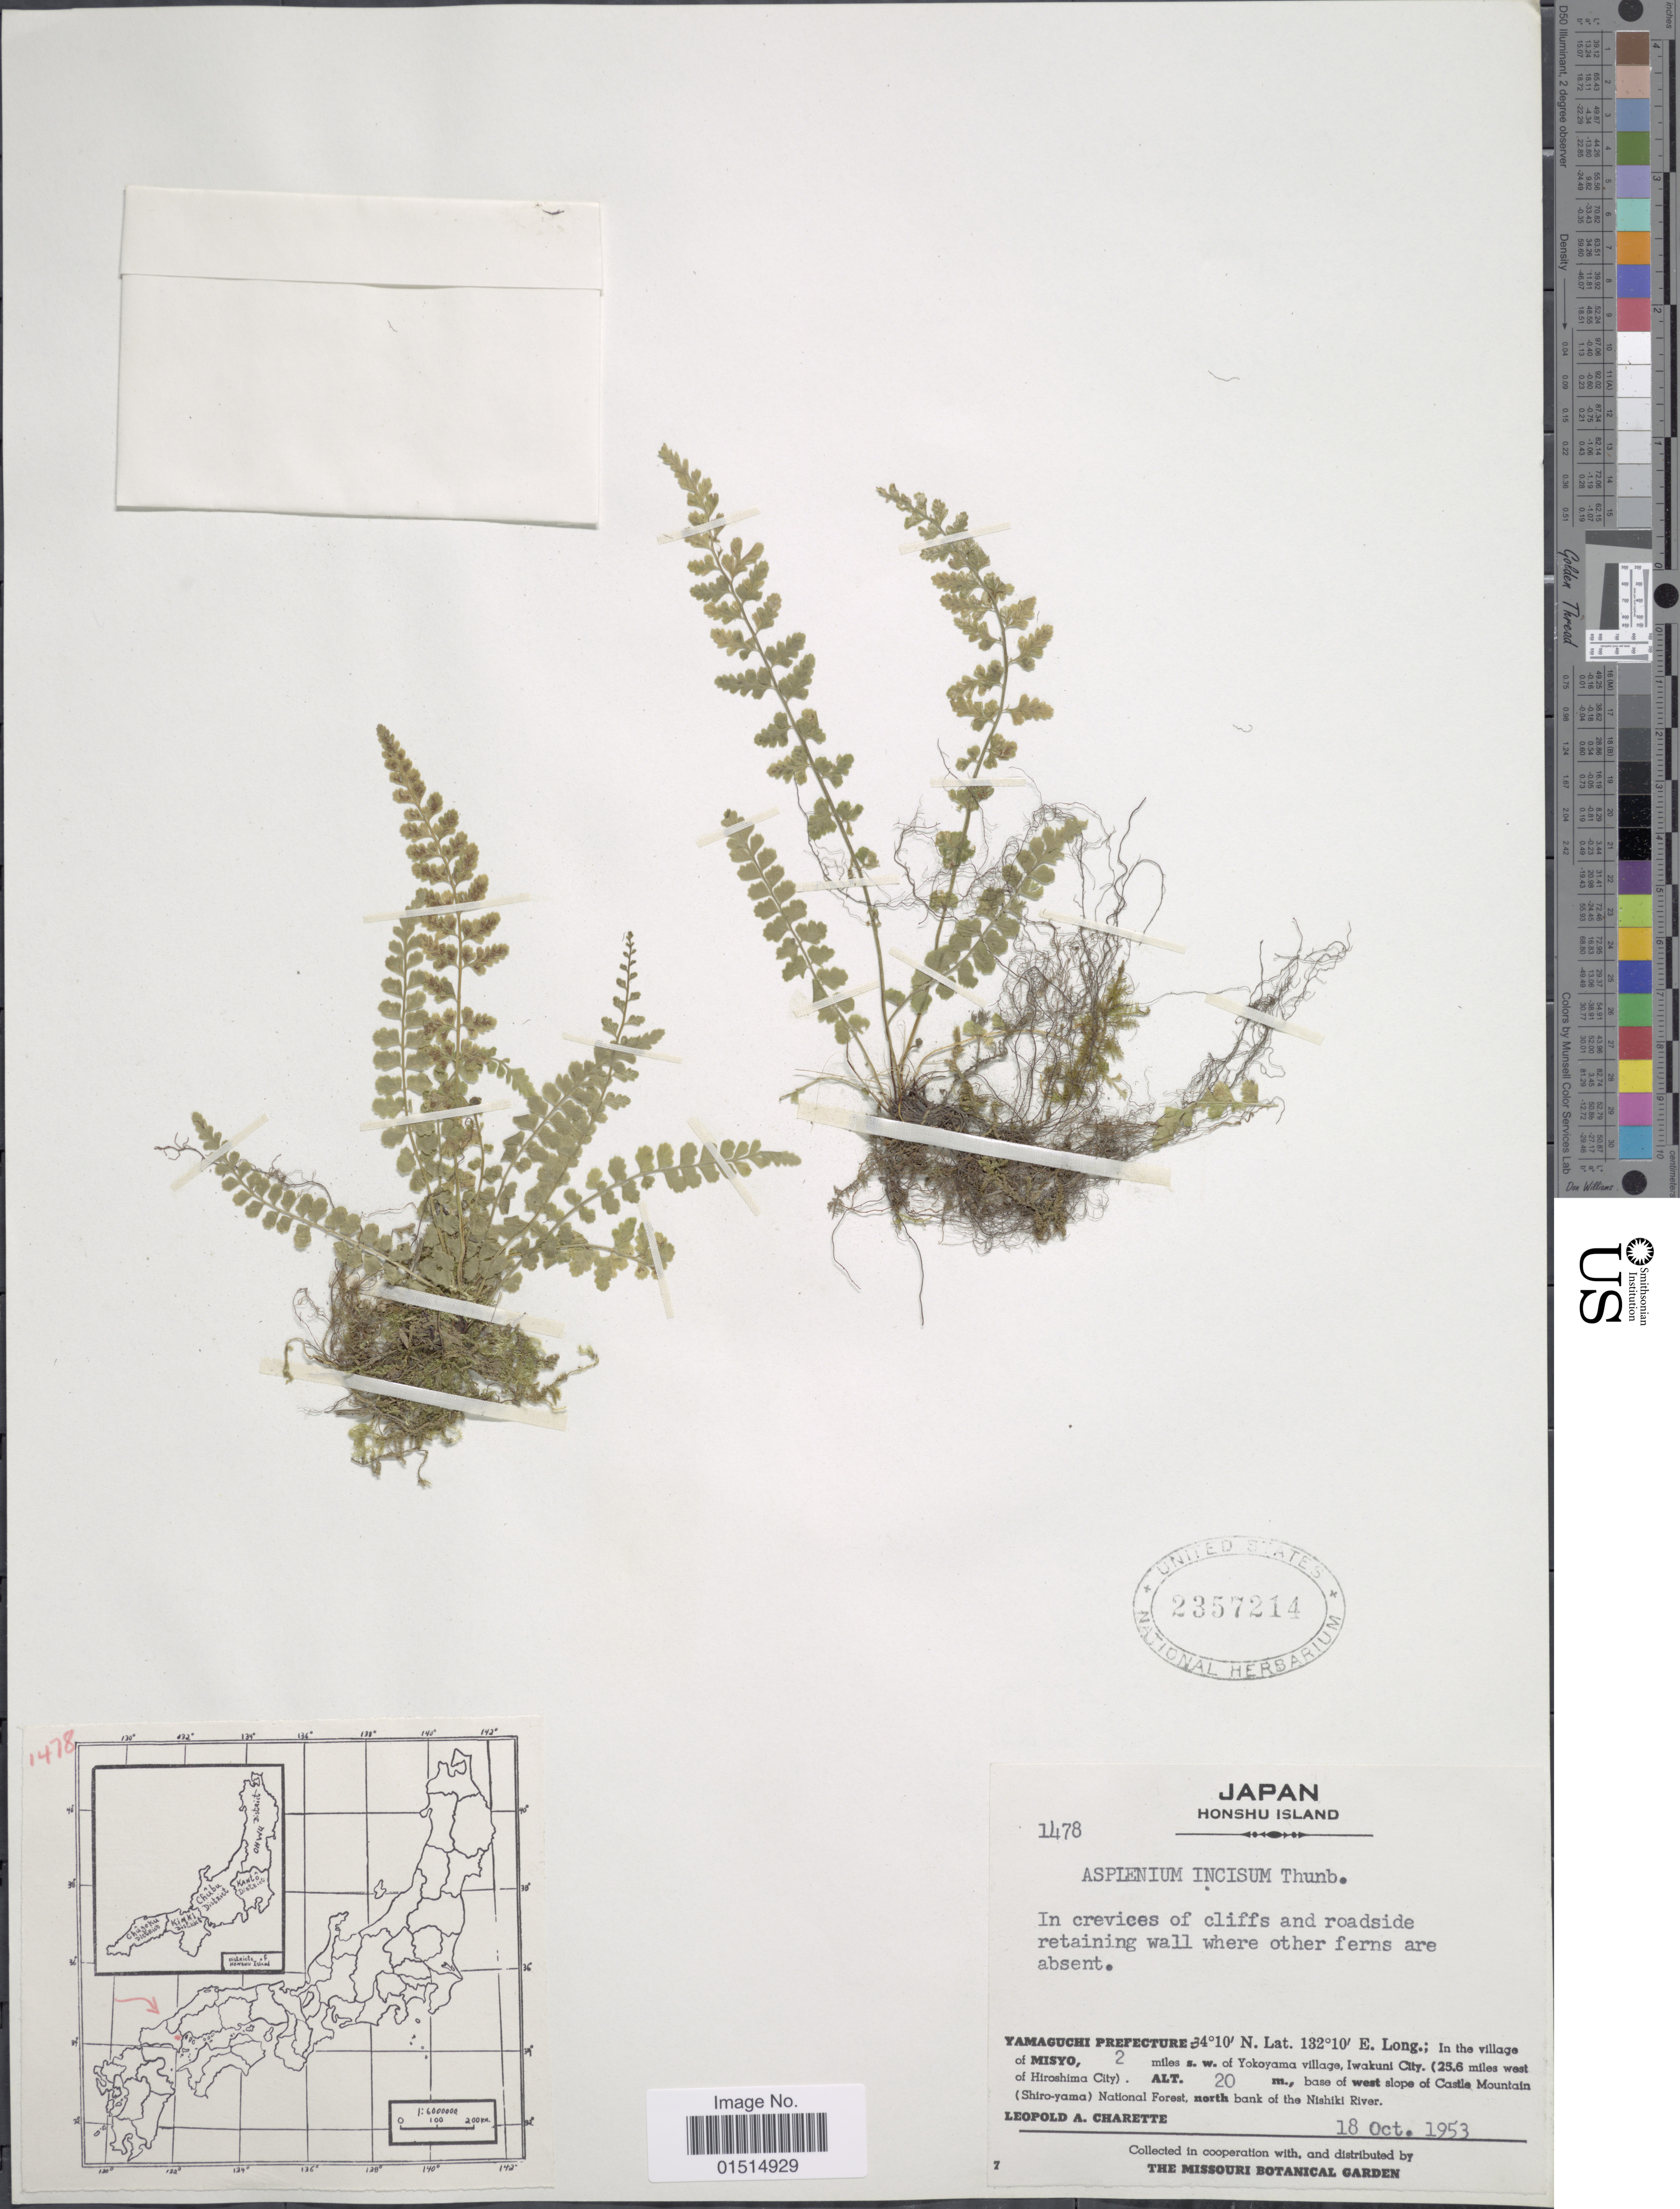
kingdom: Plantae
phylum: Tracheophyta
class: Polypodiopsida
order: Polypodiales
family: Aspleniaceae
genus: Asplenium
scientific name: Asplenium incisum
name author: Thunb.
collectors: L. A. Charette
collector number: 1478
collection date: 1953-10-18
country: Japan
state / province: Yamaguti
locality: Honshu Island, Yamaguchi Prefecture, in the village of Misyo 2 miles s.w. of Yokoyama village, Iwankuni City (25.6 miles west of Hiroshima City) base of west slope of Castle Mountain (Shiro-yama) National Forest, north bank of the Nishiki River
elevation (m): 20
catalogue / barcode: US 2357214